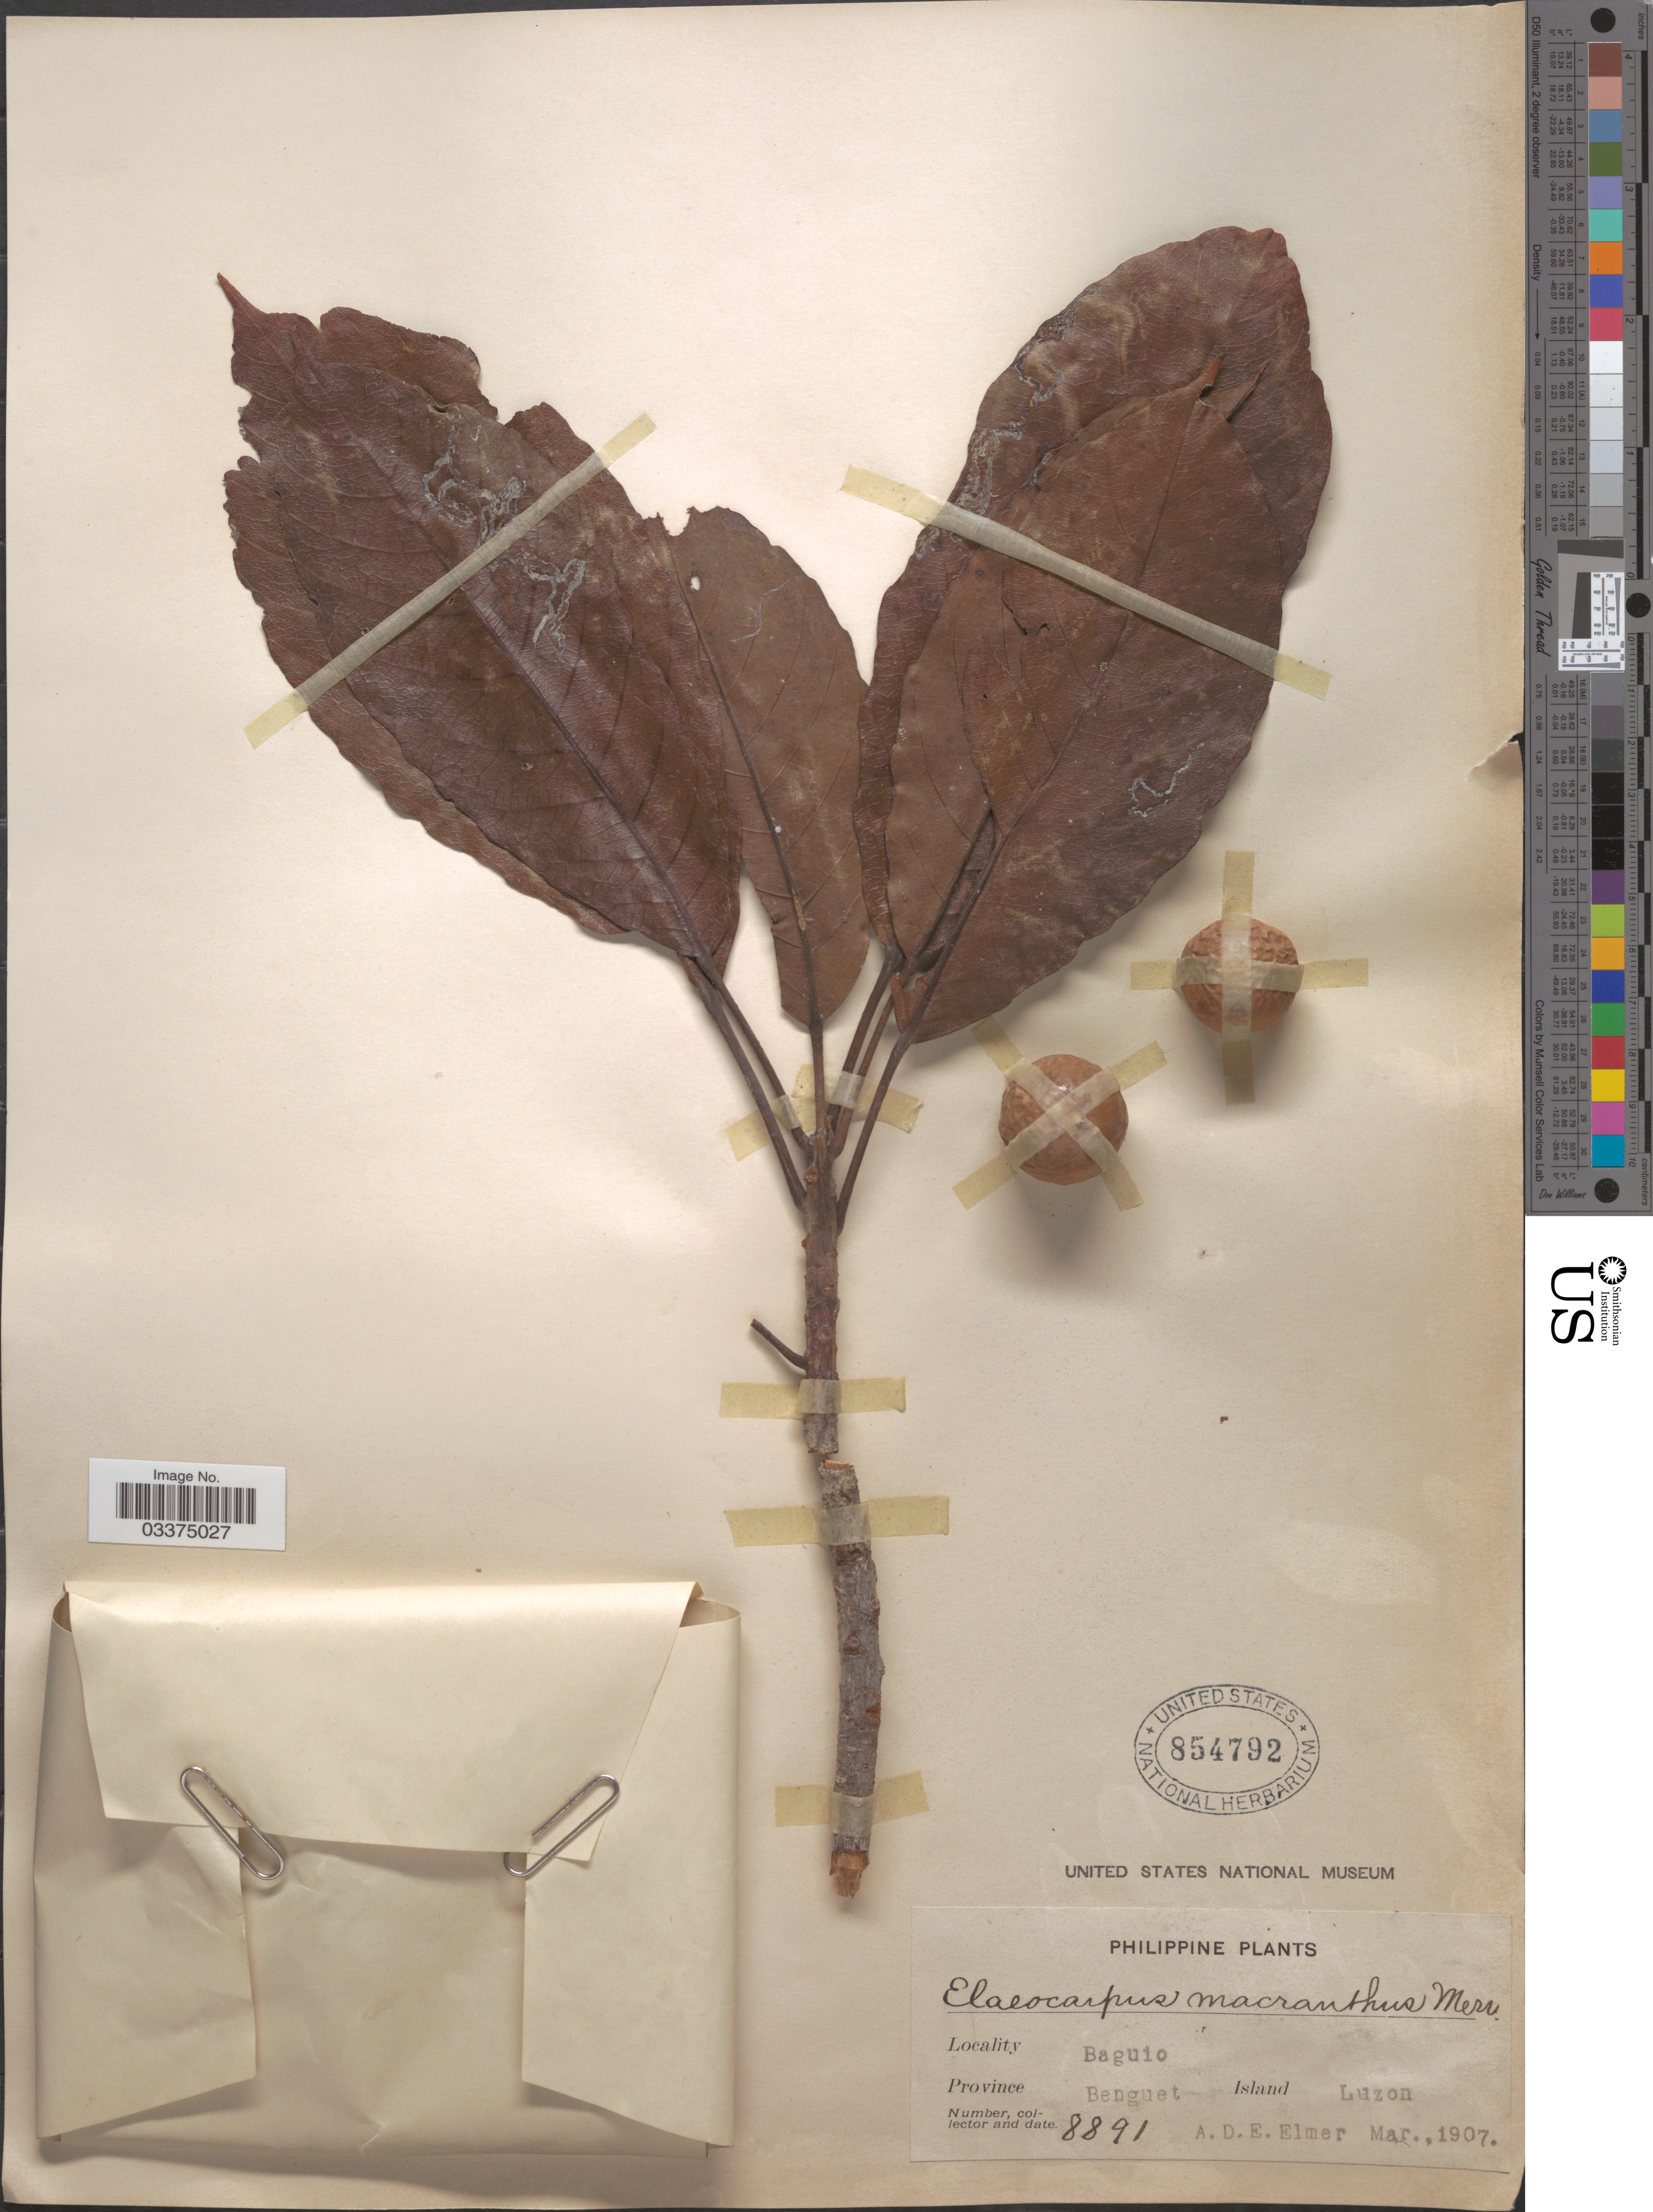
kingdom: Plantae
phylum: Tracheophyta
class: Magnoliopsida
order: Oxalidales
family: Elaeocarpaceae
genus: Elaeocarpus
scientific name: Elaeocarpus macranthus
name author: Merr.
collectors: A. D. E. Elmer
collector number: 8891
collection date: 1907-03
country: Philippines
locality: Baguio. Province Benguet. Island Luzon.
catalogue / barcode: US 854792